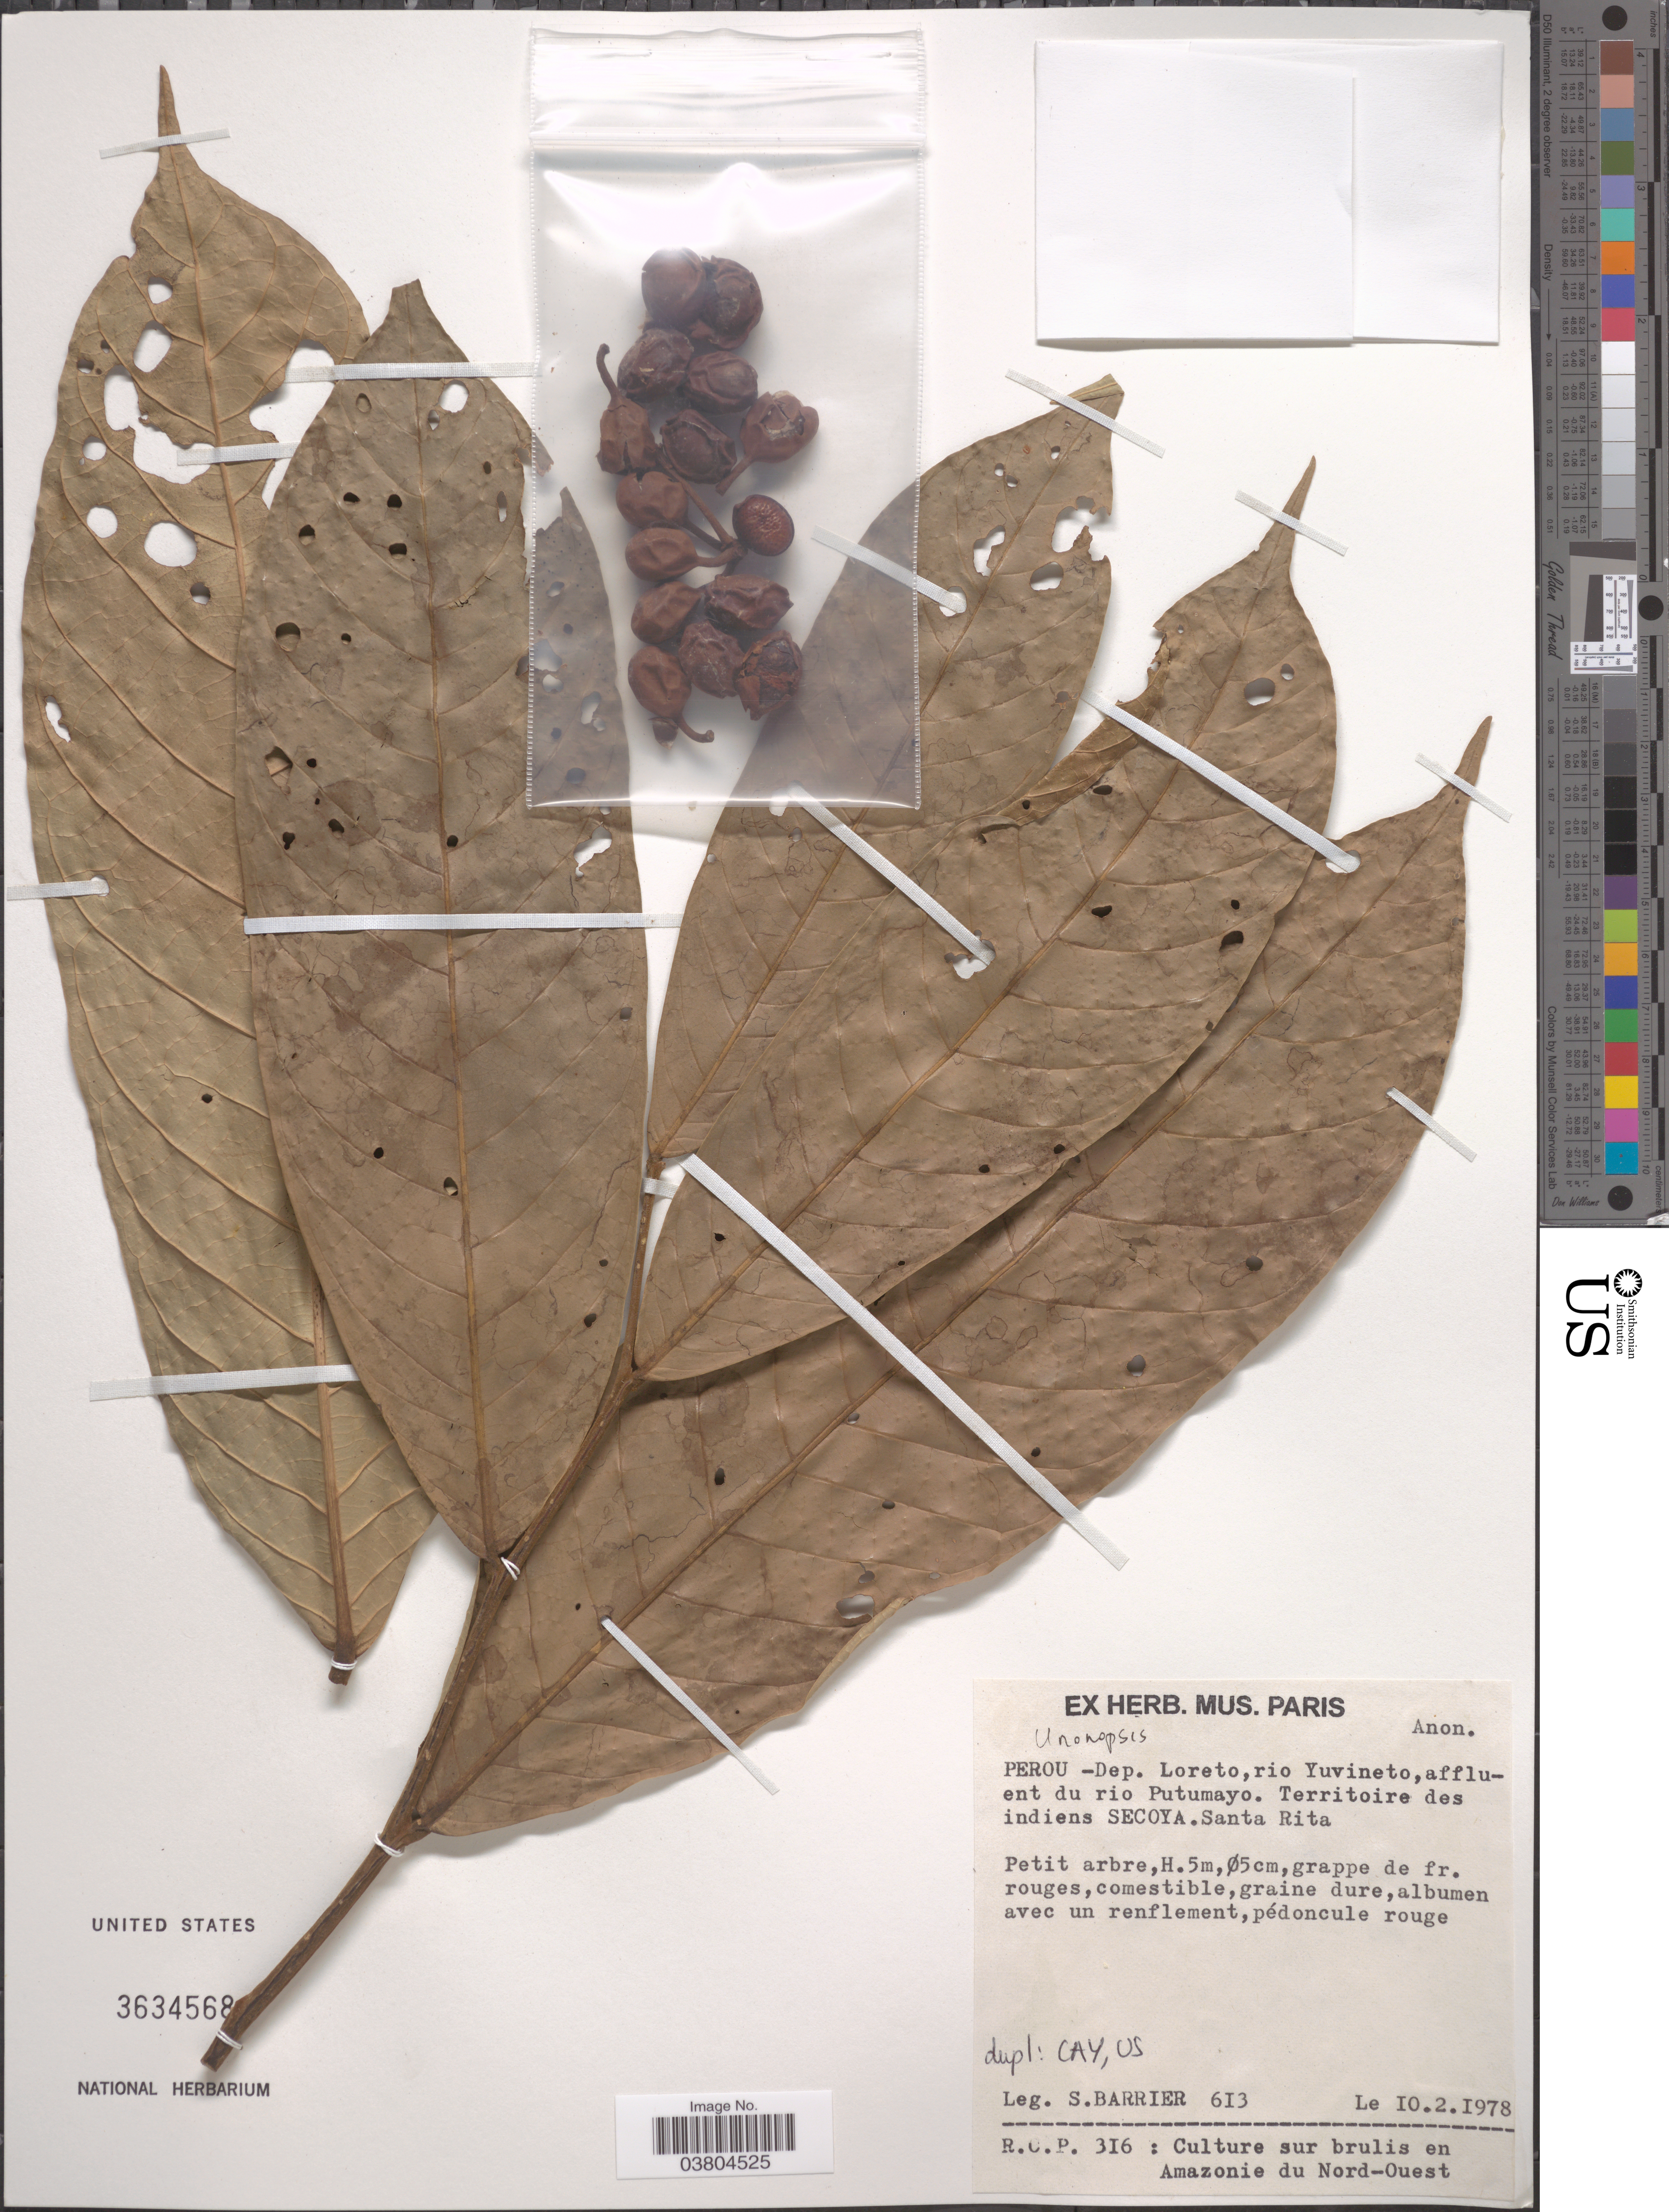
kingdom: Plantae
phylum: Tracheophyta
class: Magnoliopsida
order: Magnoliales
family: Annonaceae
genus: Unonopsis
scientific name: Unonopsis sp.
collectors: S. Barrier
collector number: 613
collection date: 1978-02-10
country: Peru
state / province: Loreto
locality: Dep. Loreto, rio Yuvineto, affluent du rio Putumayo. Territoire des indiens SECOYA. Santa Rita.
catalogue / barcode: US 3634568